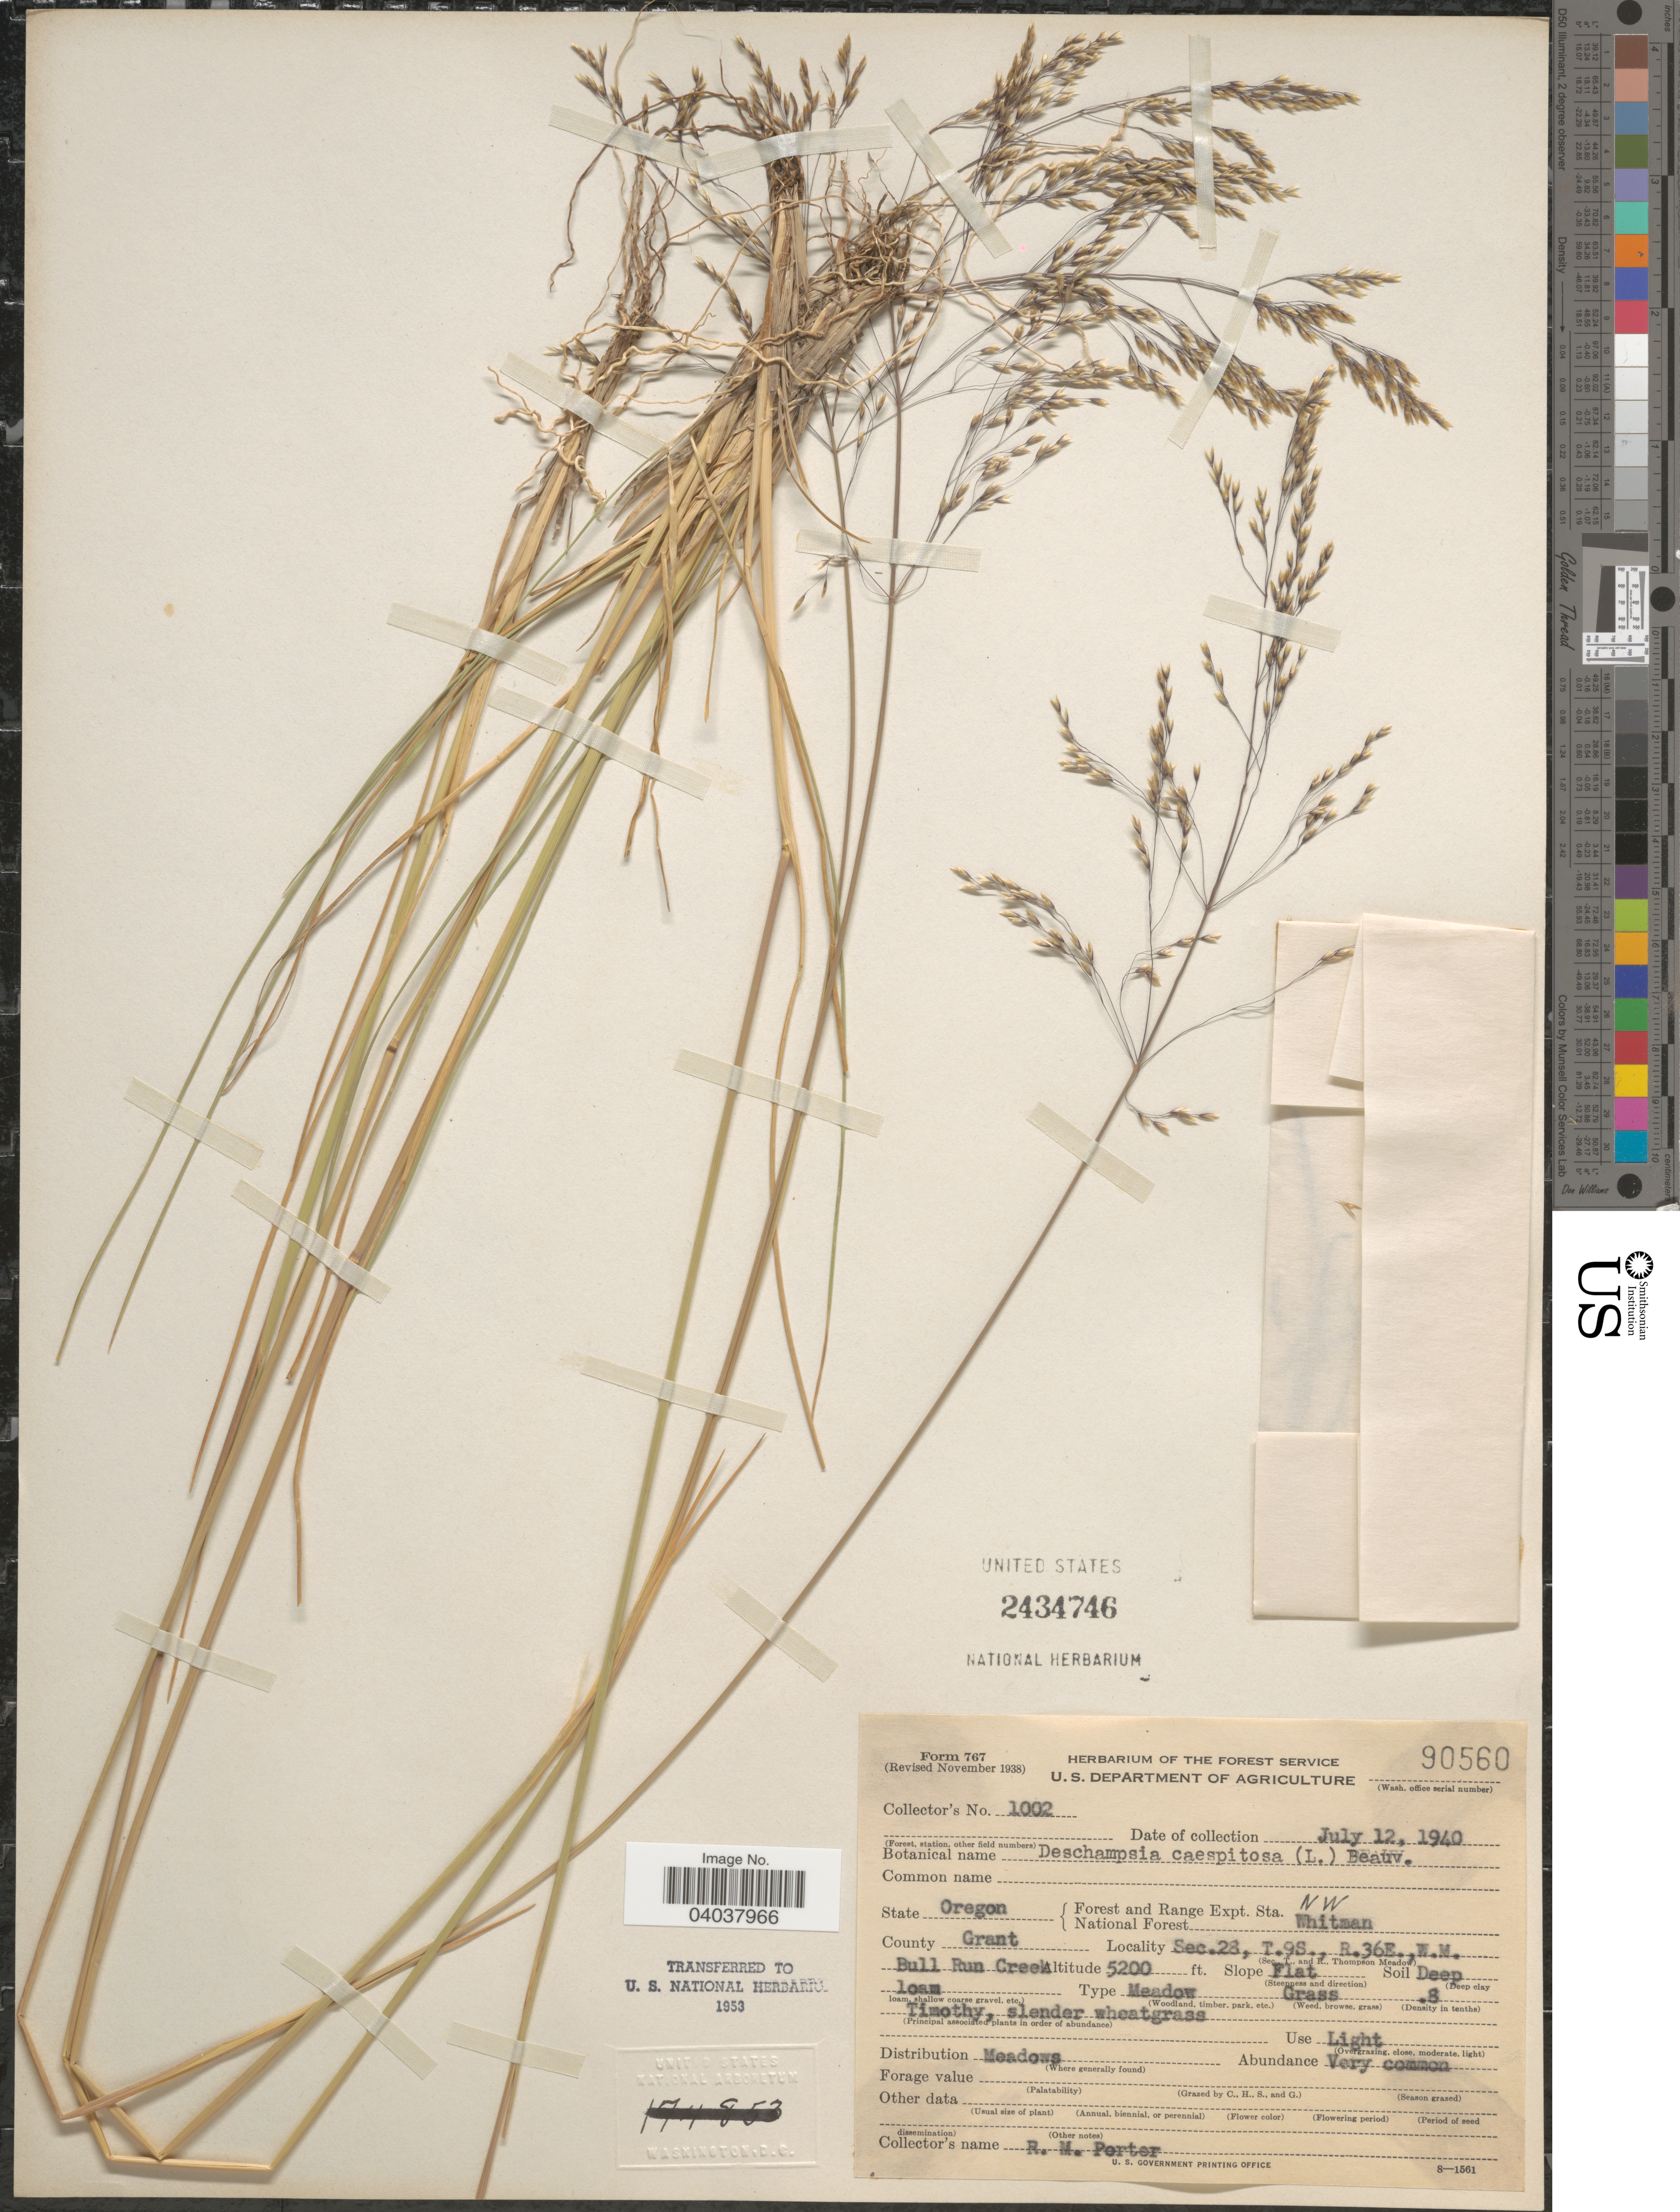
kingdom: Plantae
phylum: Tracheophyta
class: Liliopsida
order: Poales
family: Poaceae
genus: Deschampsia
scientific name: Deschampsia cespitosa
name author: (L.) P. Beauv.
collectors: R. Porter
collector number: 1002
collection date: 1940-07-12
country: United States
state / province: Oregon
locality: Forest and Range Expt. Sta. NW National Forest Whitman. County Grant. Sec. 28, T.9S., R.36E., W.M. Bull Run Creek.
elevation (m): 1585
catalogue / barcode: US 2434746